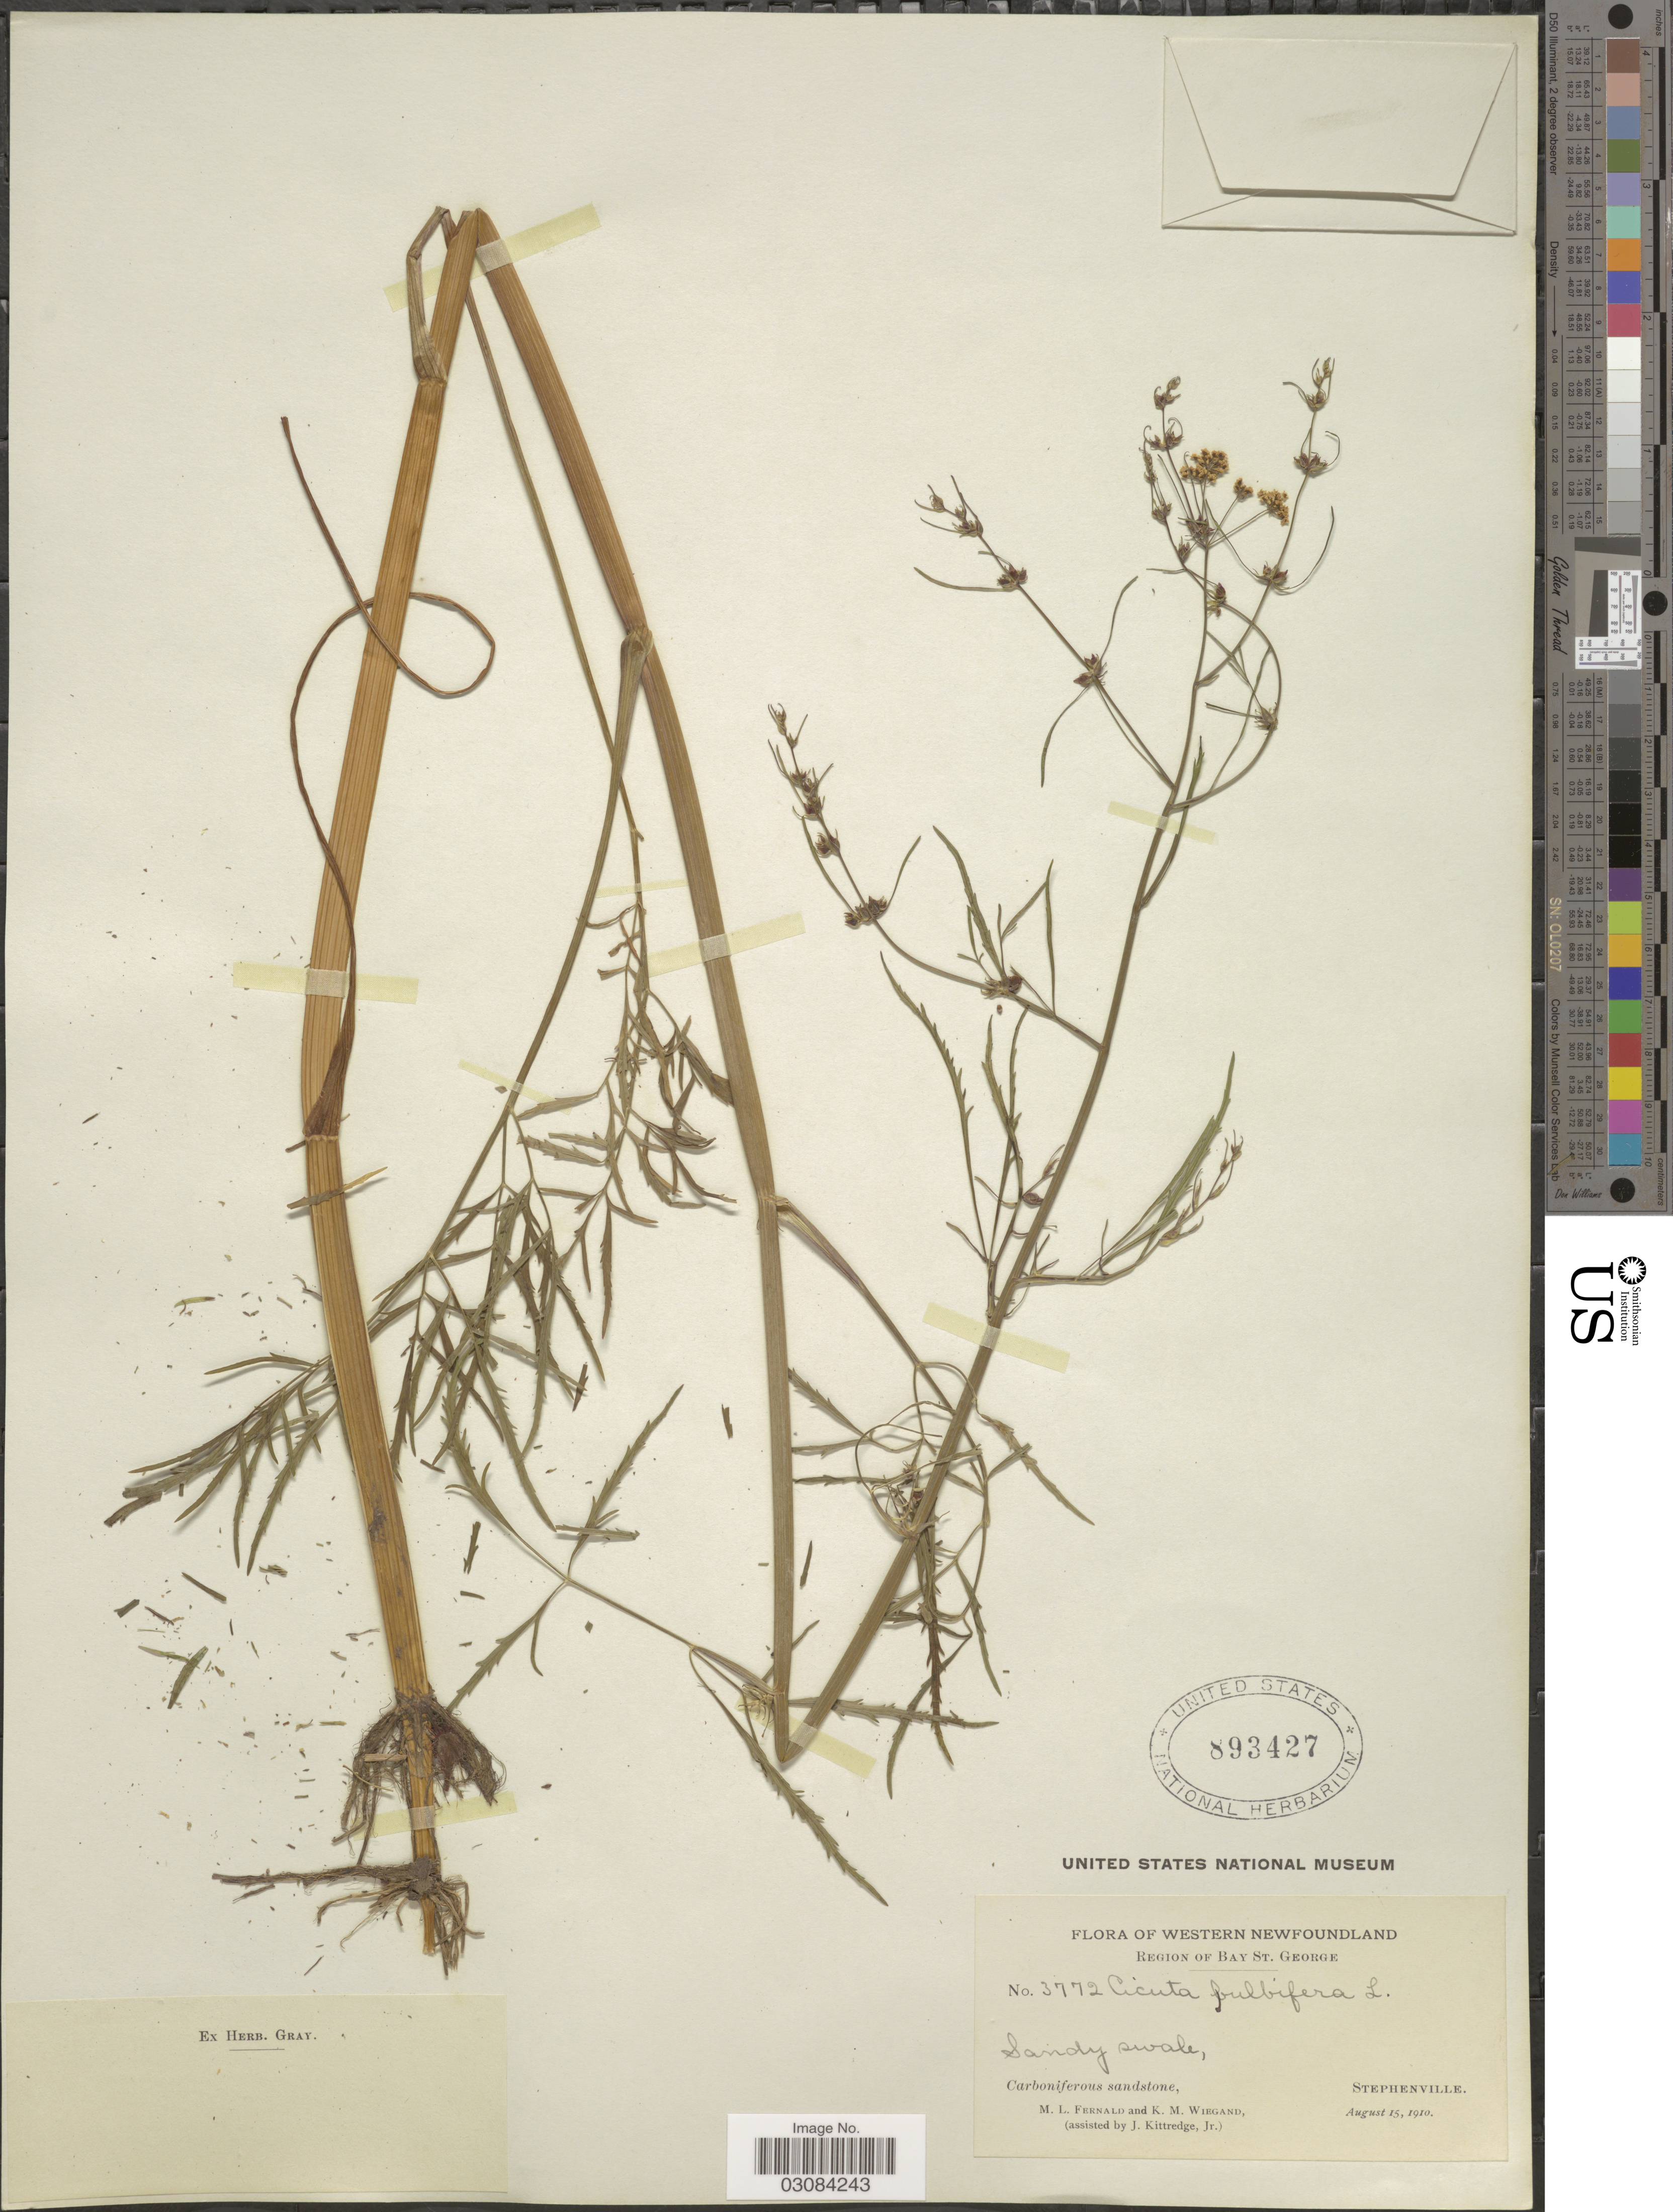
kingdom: Plantae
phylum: Tracheophyta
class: Magnoliopsida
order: Apiales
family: Apiaceae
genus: Cicuta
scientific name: Cicuta bulbifera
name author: L.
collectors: M. L. Fernald & K. M. Wiegand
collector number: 3772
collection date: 1910-08-15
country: Canada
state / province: Newfoundland and Labrador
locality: Western Newfoundland. Region of Bay St. George. Carboniferous sandstone, Stephenville.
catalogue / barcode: US 893427